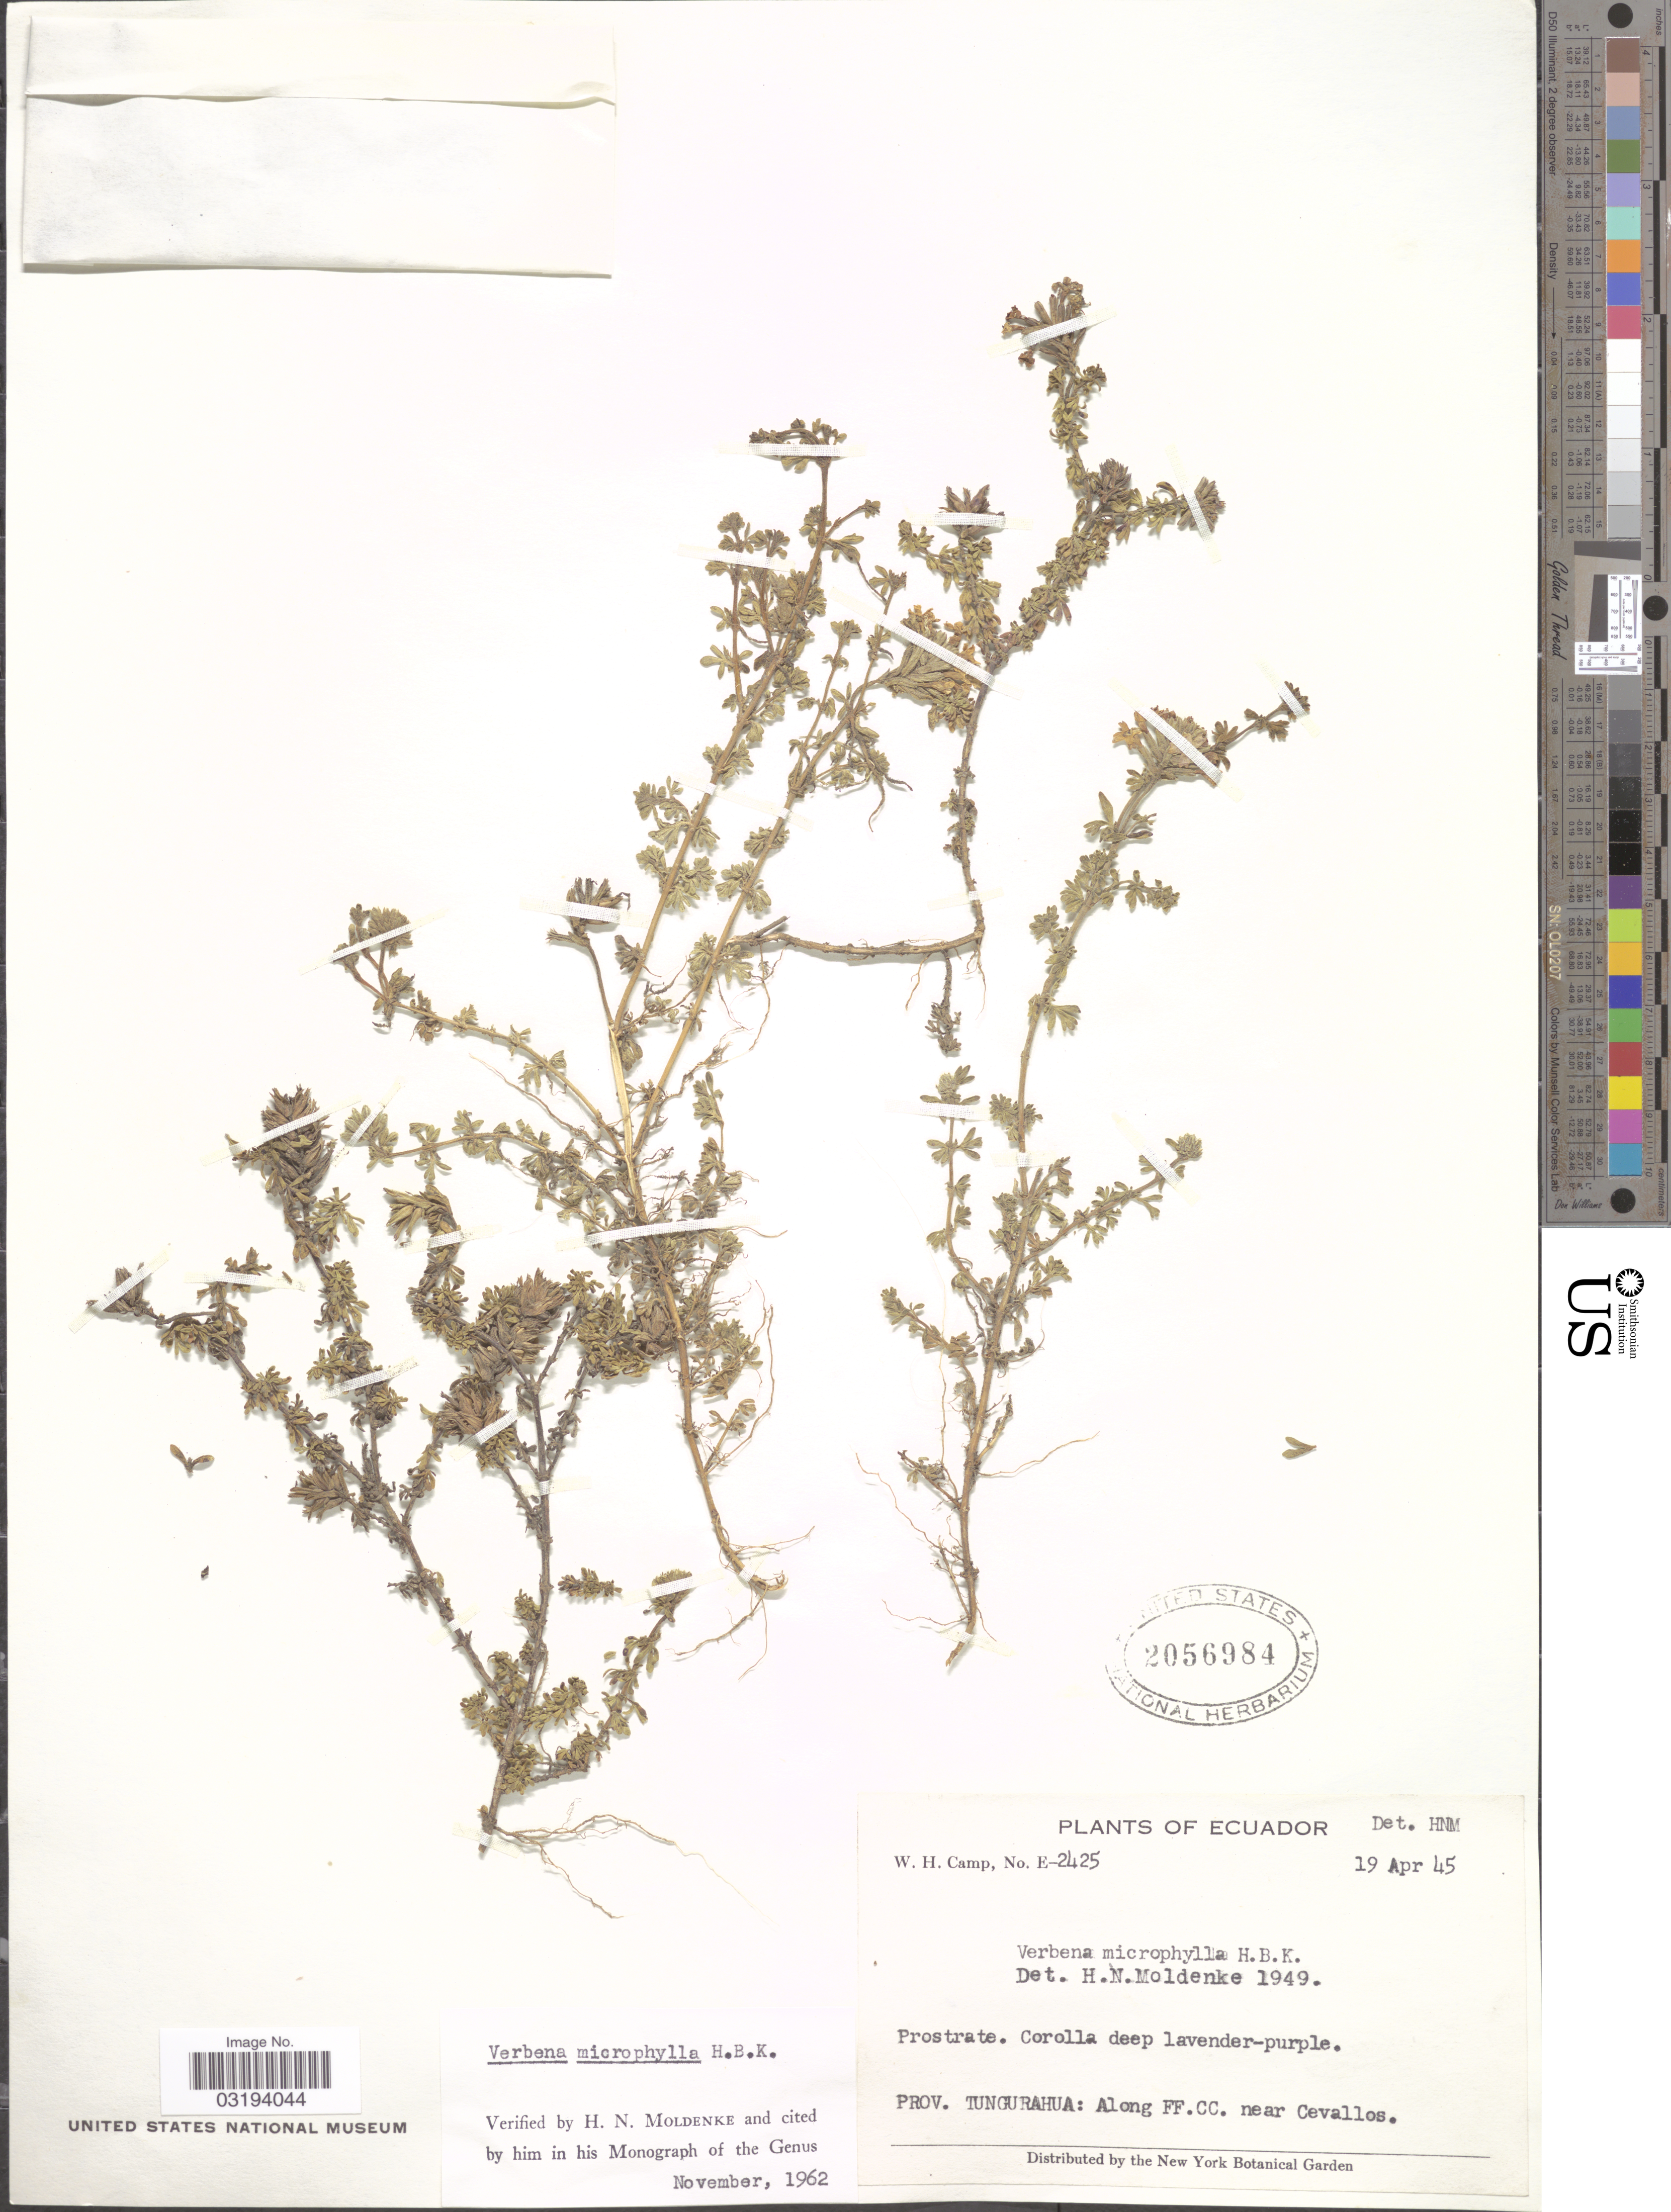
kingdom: Plantae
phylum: Tracheophyta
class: Magnoliopsida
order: Lamiales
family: Verbenaceae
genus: Verbena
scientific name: Verbena microphylla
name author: Kunth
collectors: W. H. Camp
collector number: E-2425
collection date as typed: Transcribed d/m/y: 19/4/45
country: Ecuador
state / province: Tungurahua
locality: Along FF. CC. near Cevallos.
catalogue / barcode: US 2056984